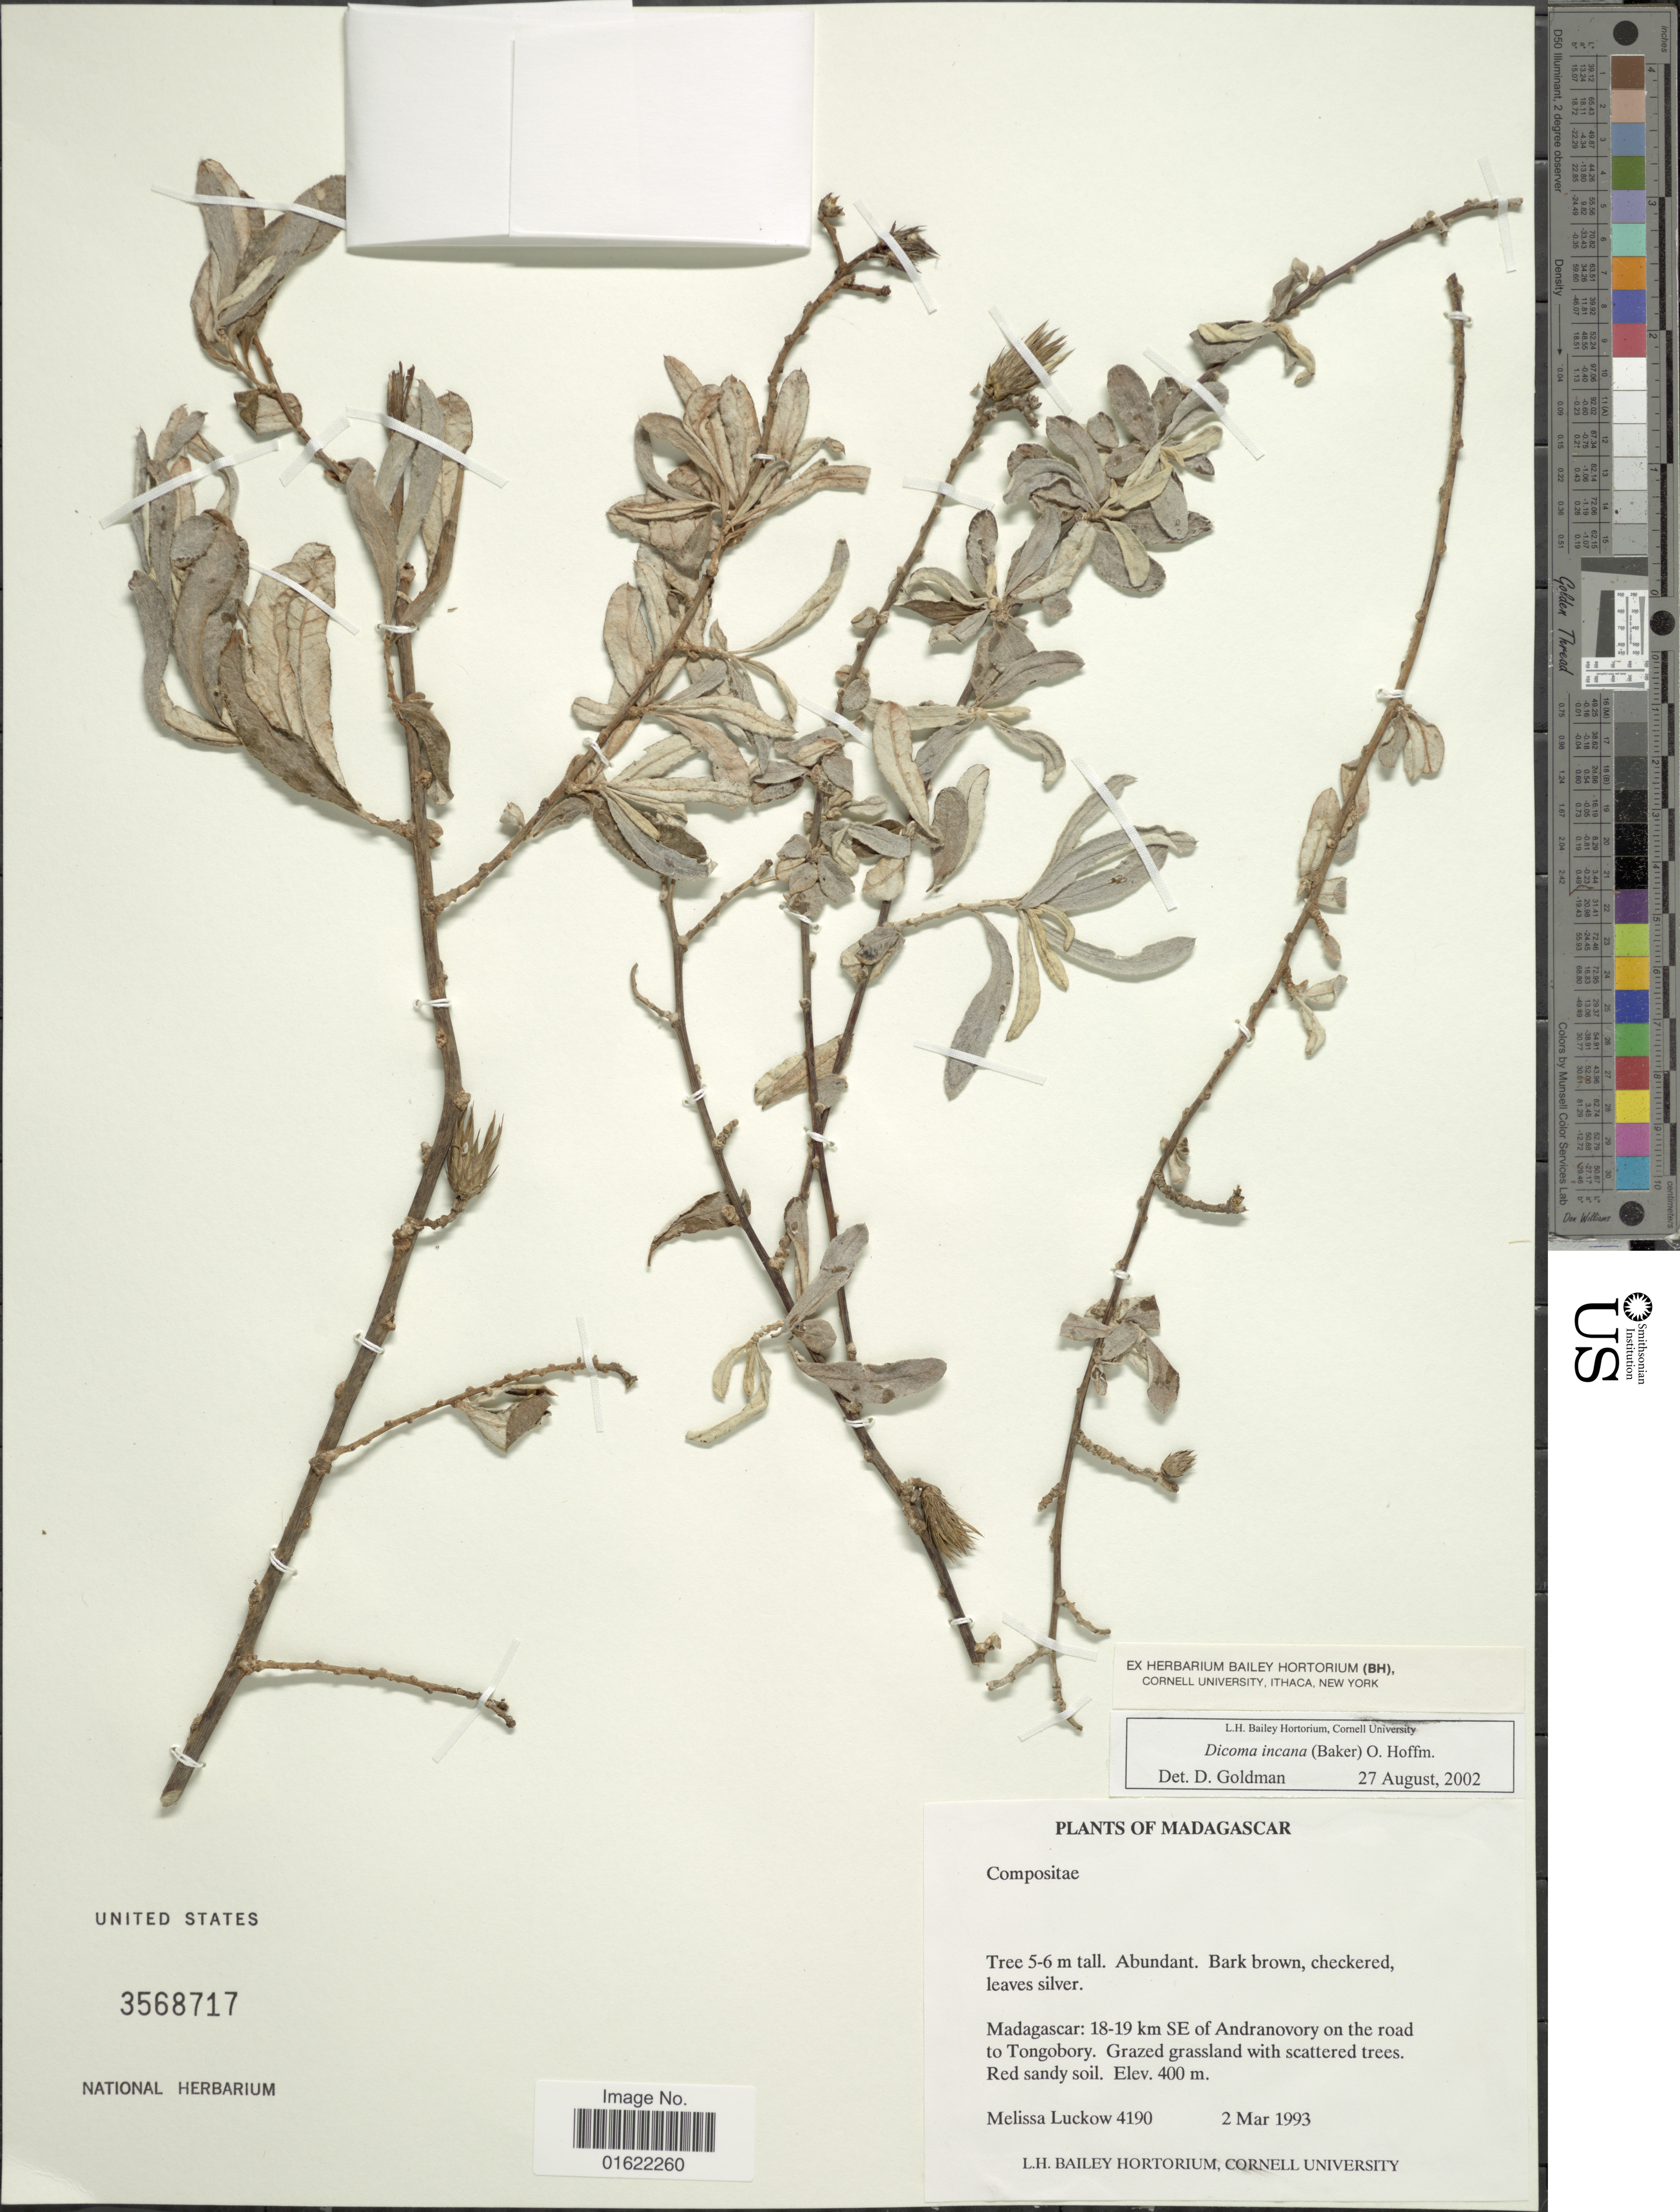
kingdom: Plantae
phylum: Tracheophyta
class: Magnoliopsida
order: Asterales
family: Asteraceae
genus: Dicoma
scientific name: Dicoma incana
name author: O. Hoffm.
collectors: M. A. Luckow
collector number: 4190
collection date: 1993-03-02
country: Madagascar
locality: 18-19 km SE of Andranovory on the road to Tongobory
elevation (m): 400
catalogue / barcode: US 3568717